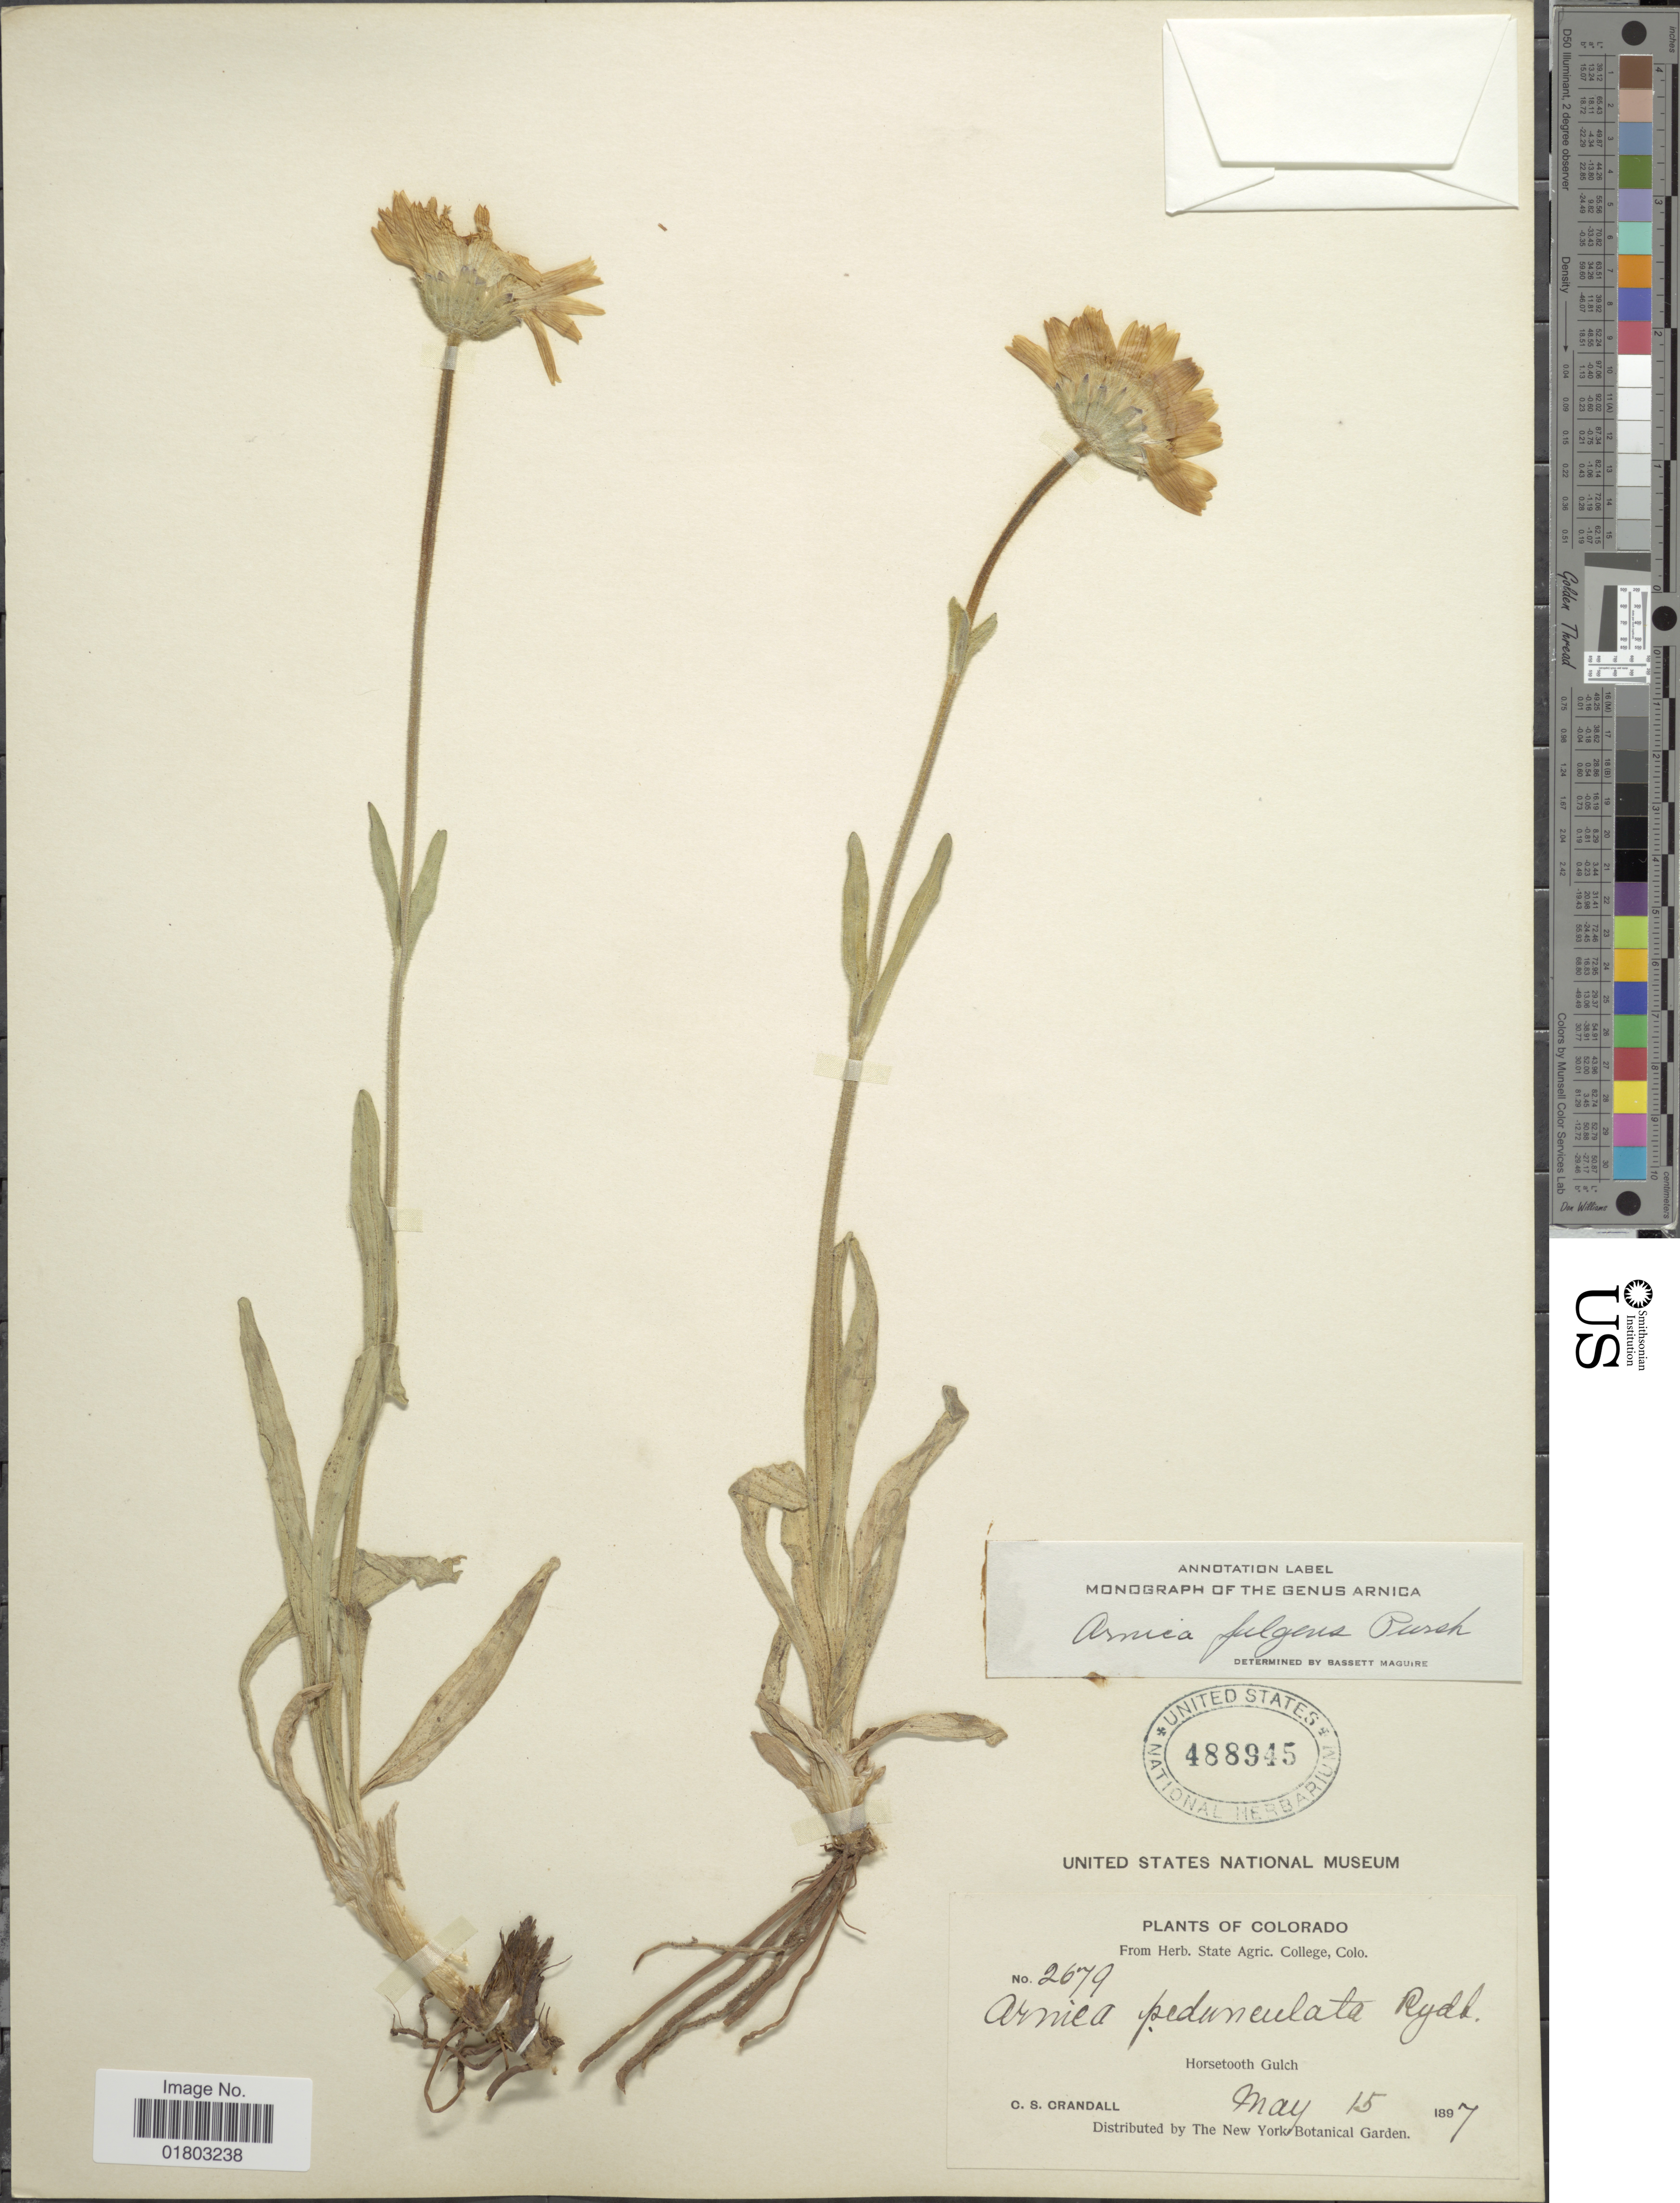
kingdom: Plantae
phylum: Tracheophyta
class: Magnoliopsida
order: Asterales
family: Asteraceae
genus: Arnica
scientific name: Arnica fulgens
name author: Pursh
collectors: C. Crandall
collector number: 2679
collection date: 1897-05-15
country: United States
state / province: Colorado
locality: Horsetooth Gulch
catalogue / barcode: US 488945